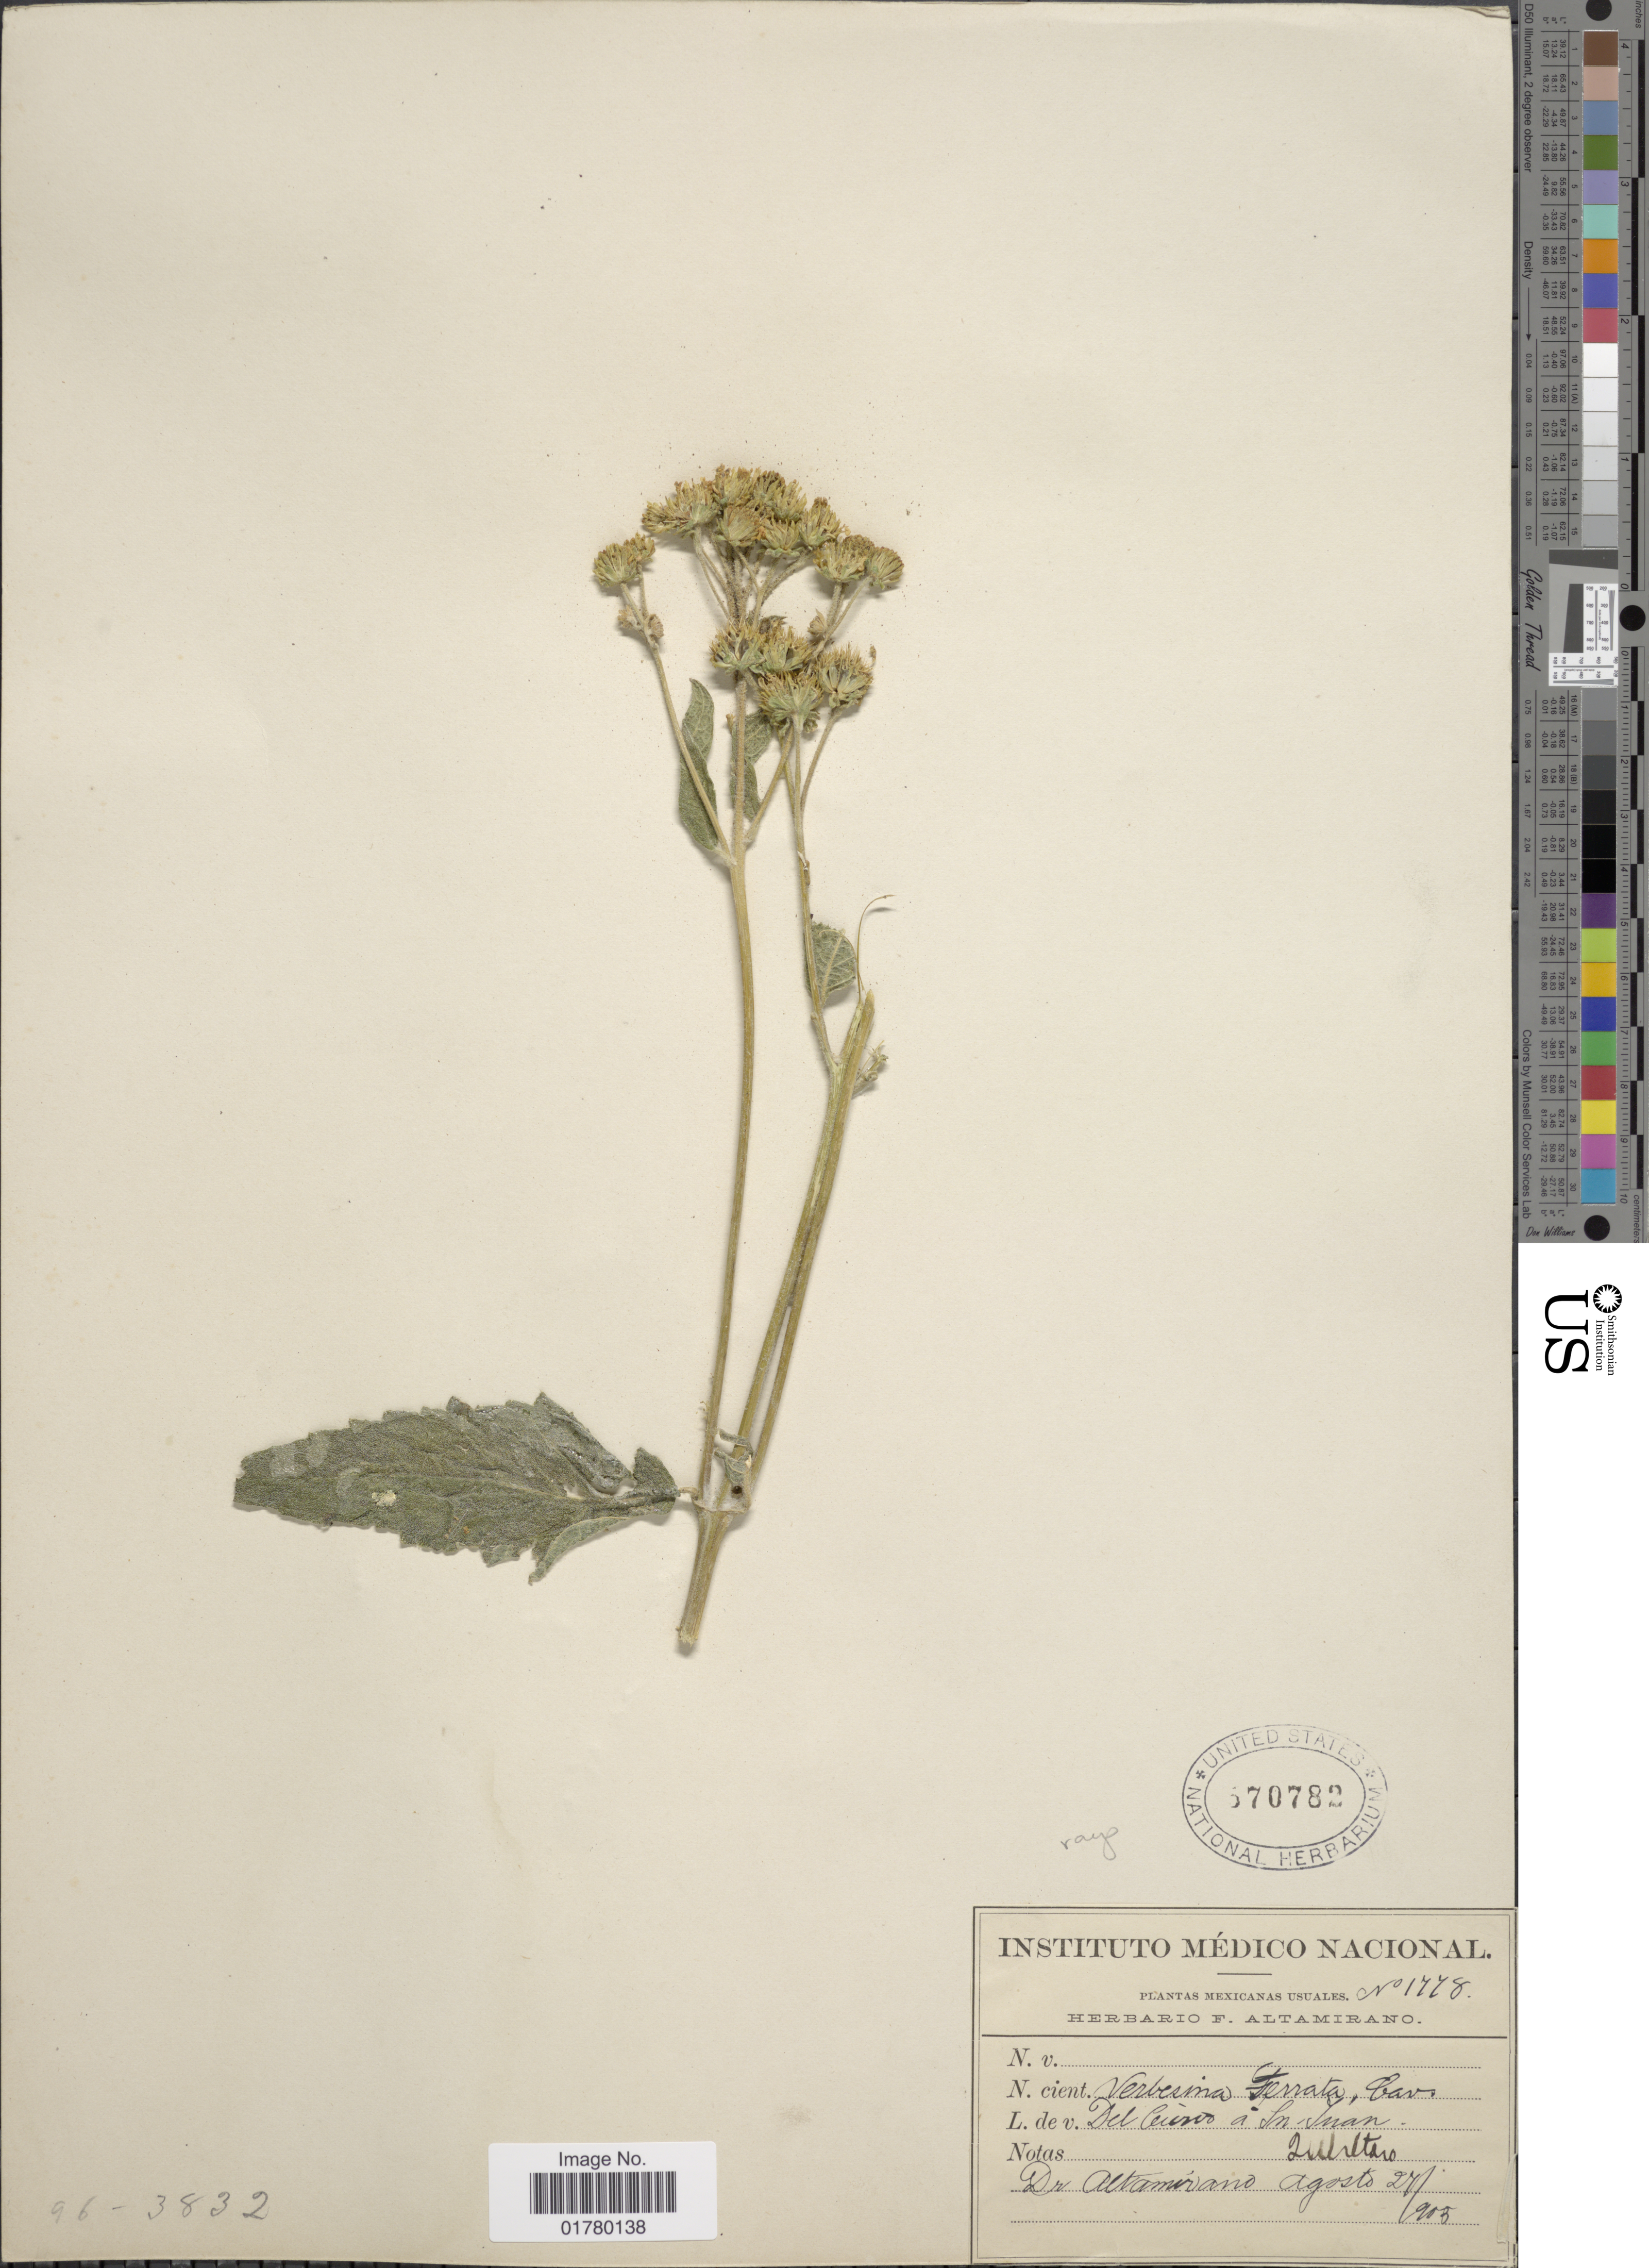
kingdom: Plantae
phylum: Tracheophyta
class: Magnoliopsida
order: Asterales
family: Asteraceae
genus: Verbesina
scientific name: Verbesina serrata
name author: Cav.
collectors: F. Altamirano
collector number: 1778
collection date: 1903-08-27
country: Mexico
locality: Del Ceuni a Sn-Juan, Queretaro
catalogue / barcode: US 570782